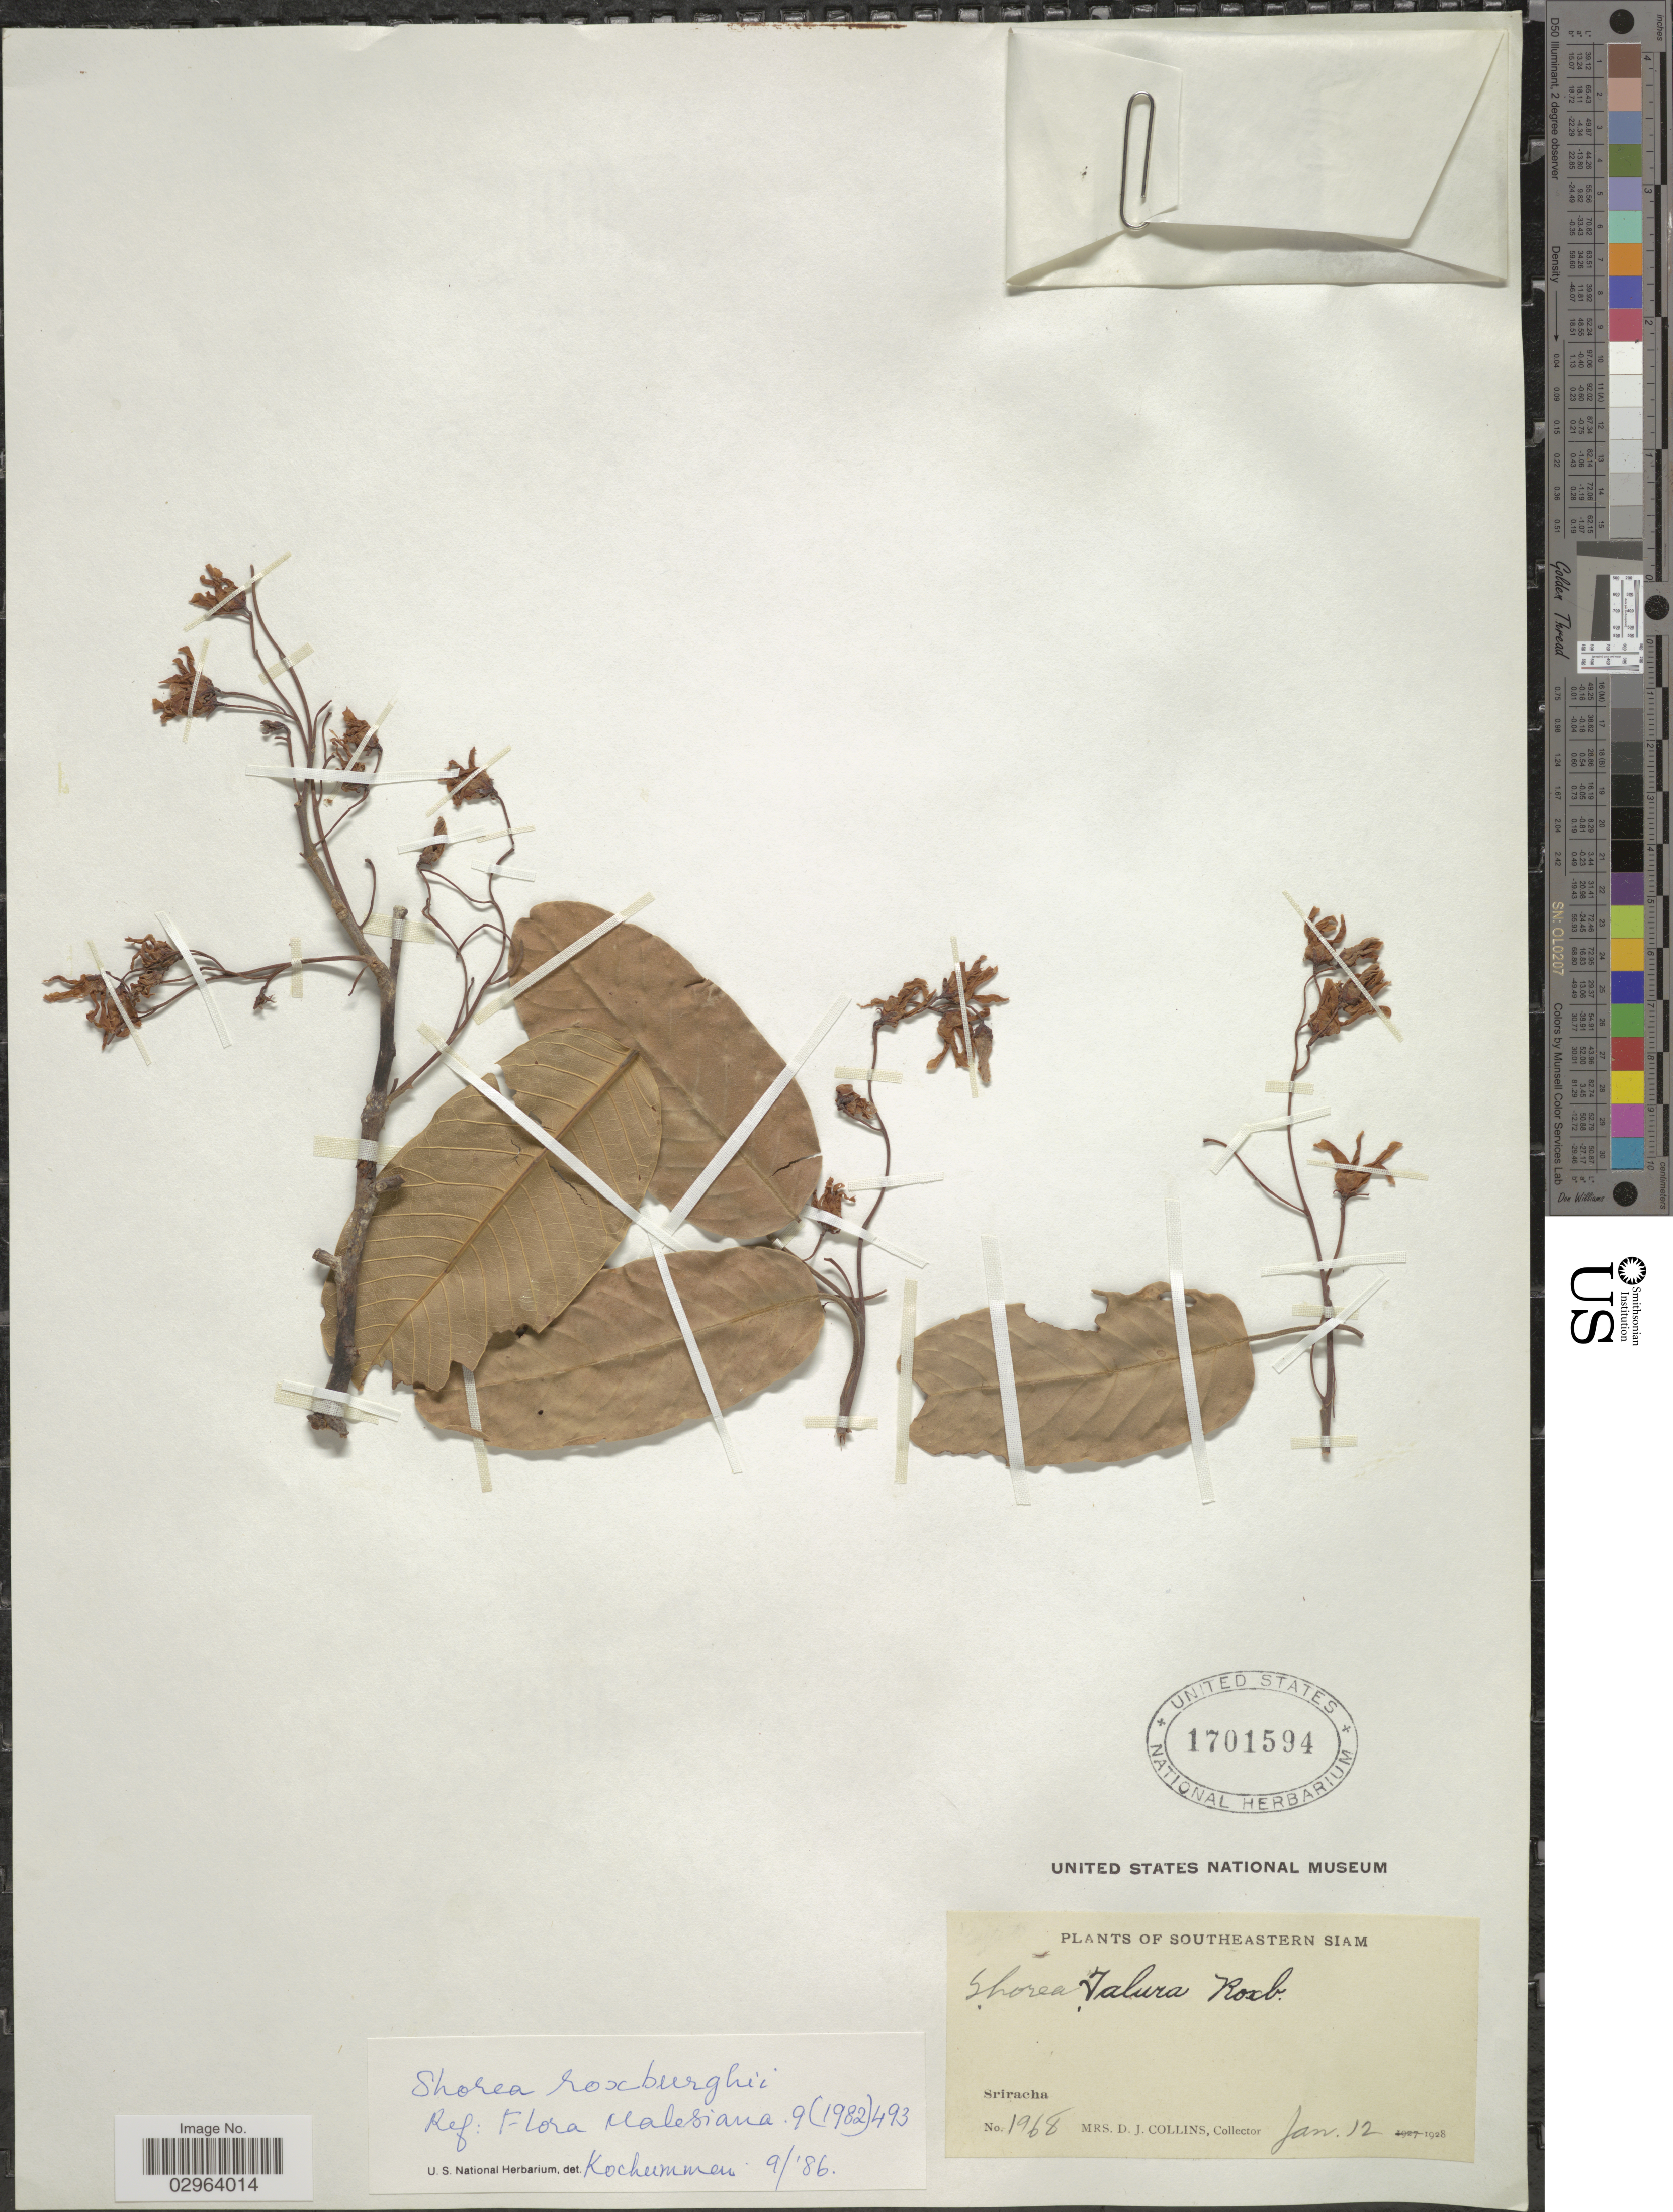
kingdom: Plantae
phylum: Tracheophyta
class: Magnoliopsida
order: Malvales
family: Dipterocarpaceae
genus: Anthoshorea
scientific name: Anthoshorea roxburghii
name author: (G. Don) P.S. Ashton & J. Heck.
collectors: Mrs. D. J. Collins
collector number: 1968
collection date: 1928-01-12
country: Thailand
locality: Southeastern Siam. Sriracha.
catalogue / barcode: US 1701594